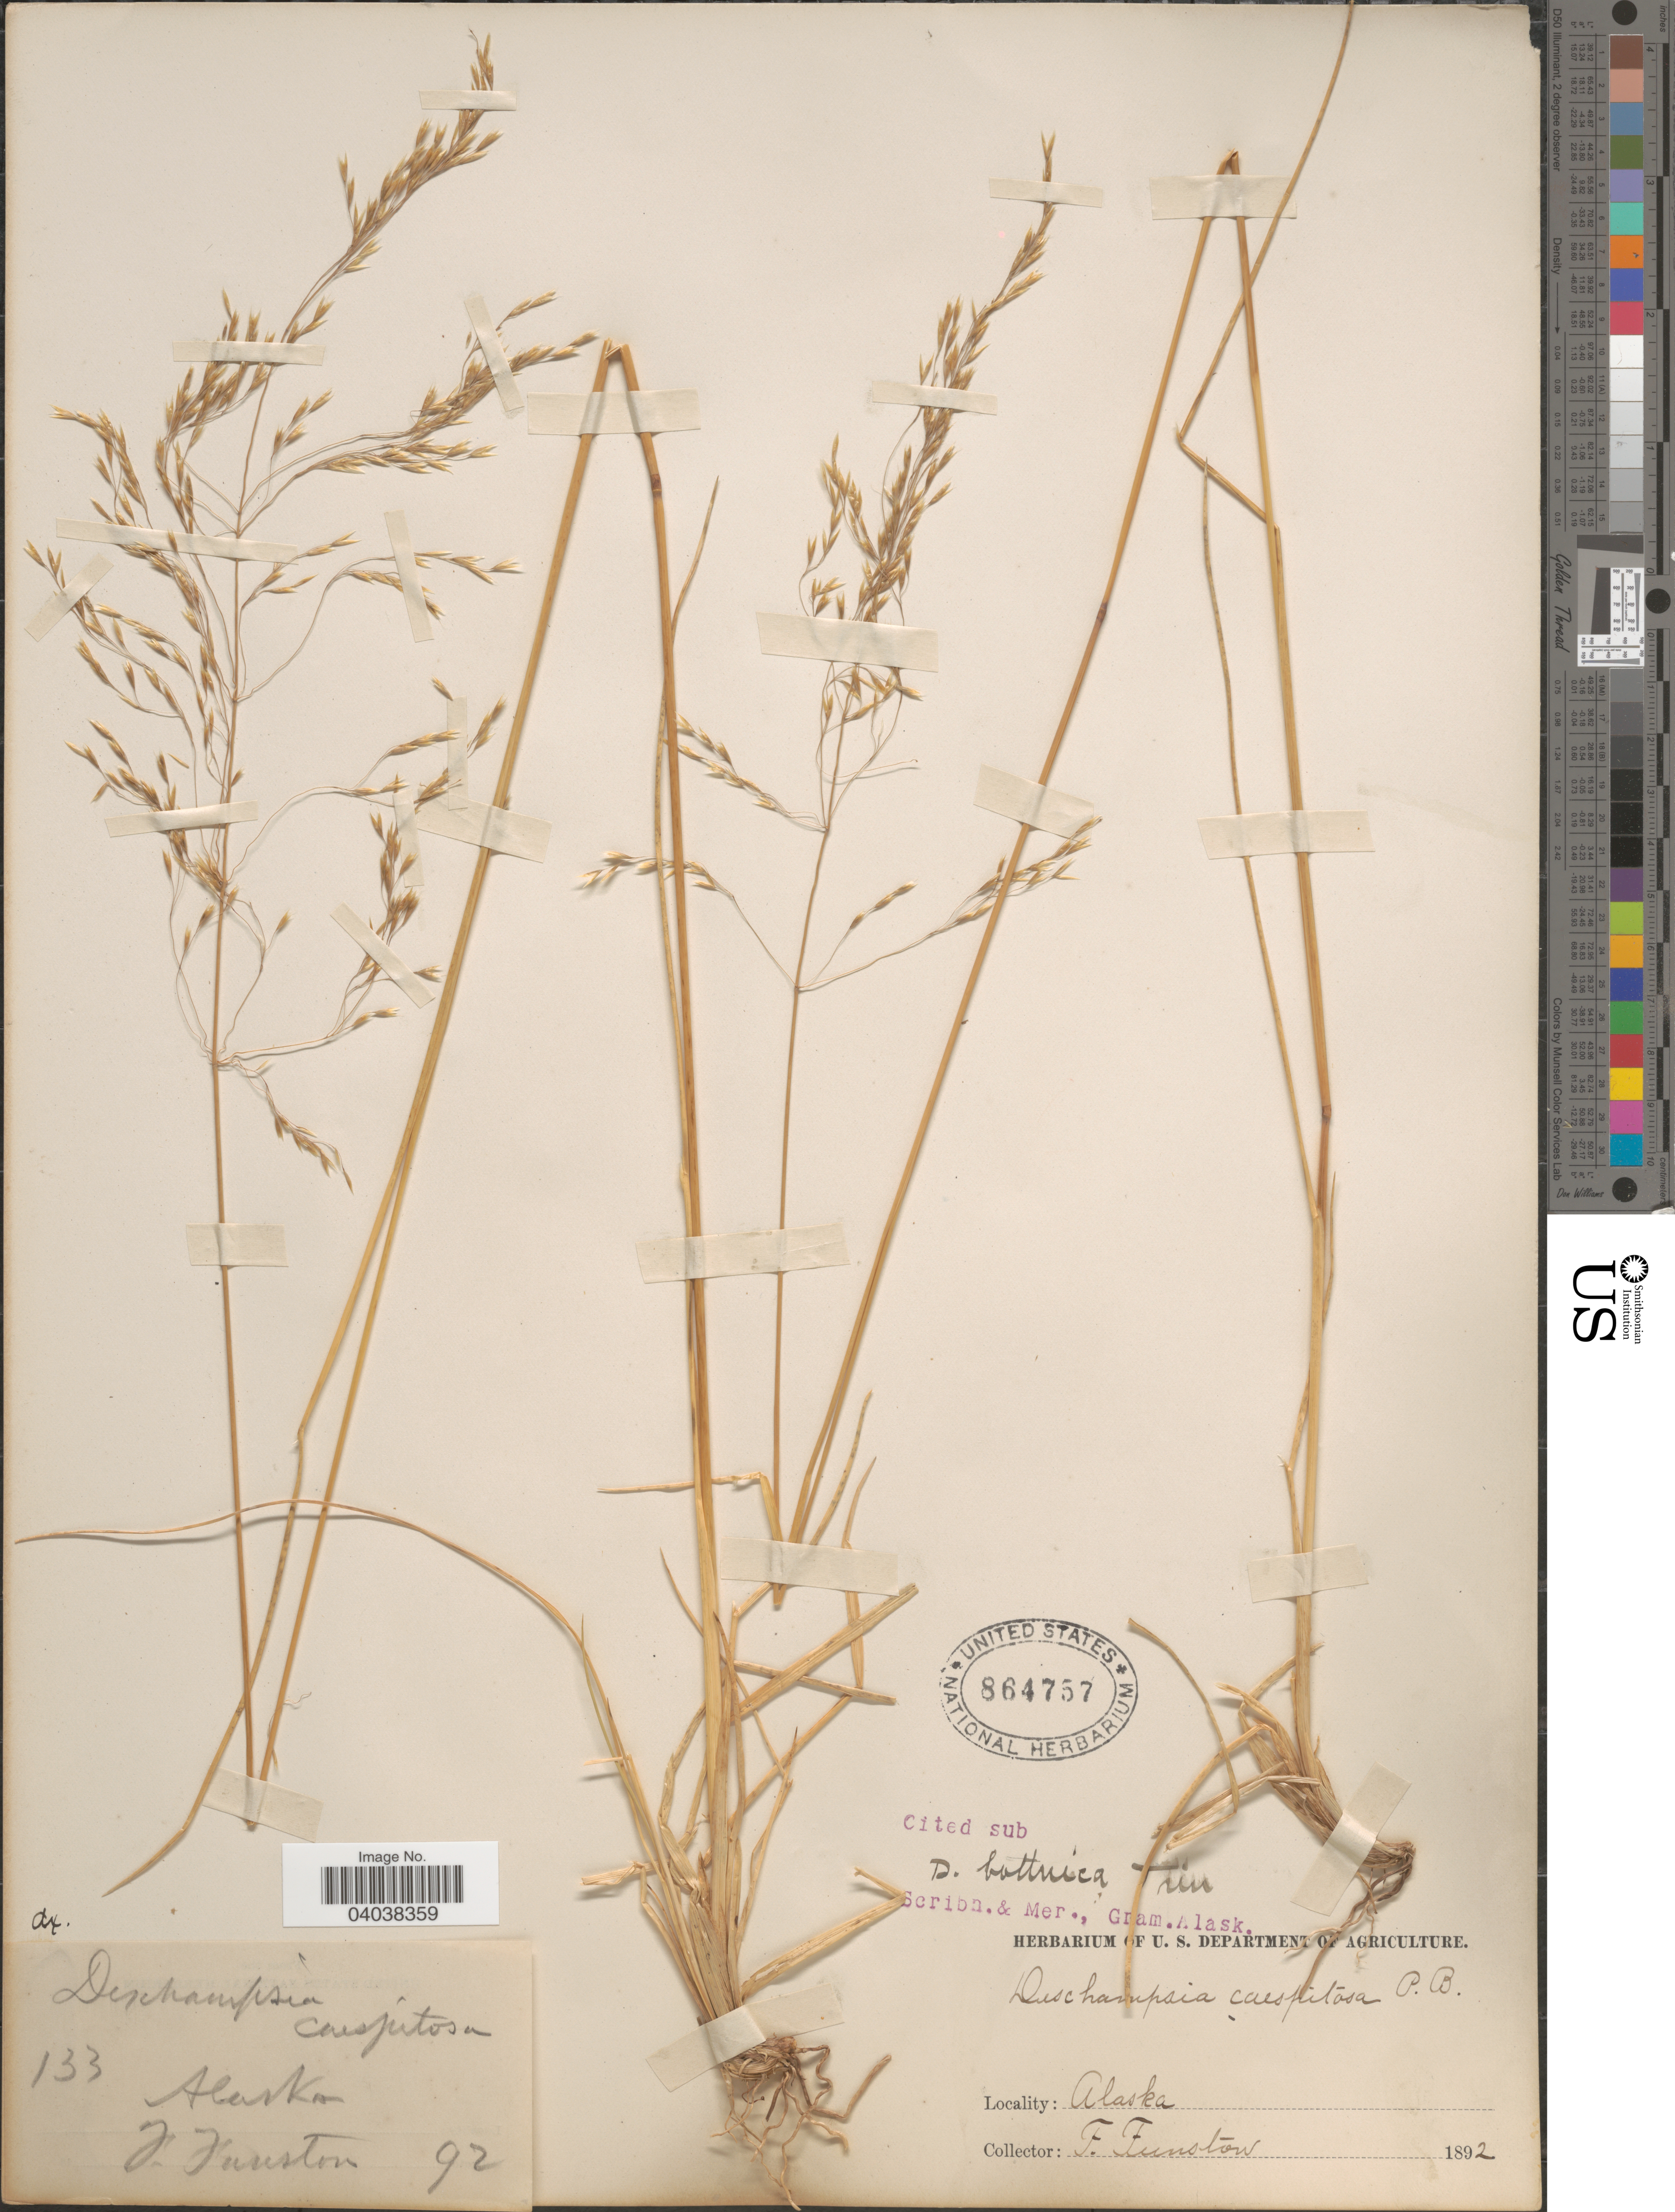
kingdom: Plantae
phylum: Tracheophyta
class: Liliopsida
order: Poales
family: Poaceae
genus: Deschampsia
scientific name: Deschampsia cespitosa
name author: (L.) P. Beauv.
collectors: F. Funston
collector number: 133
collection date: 1892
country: United States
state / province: Alaska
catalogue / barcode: US 864757